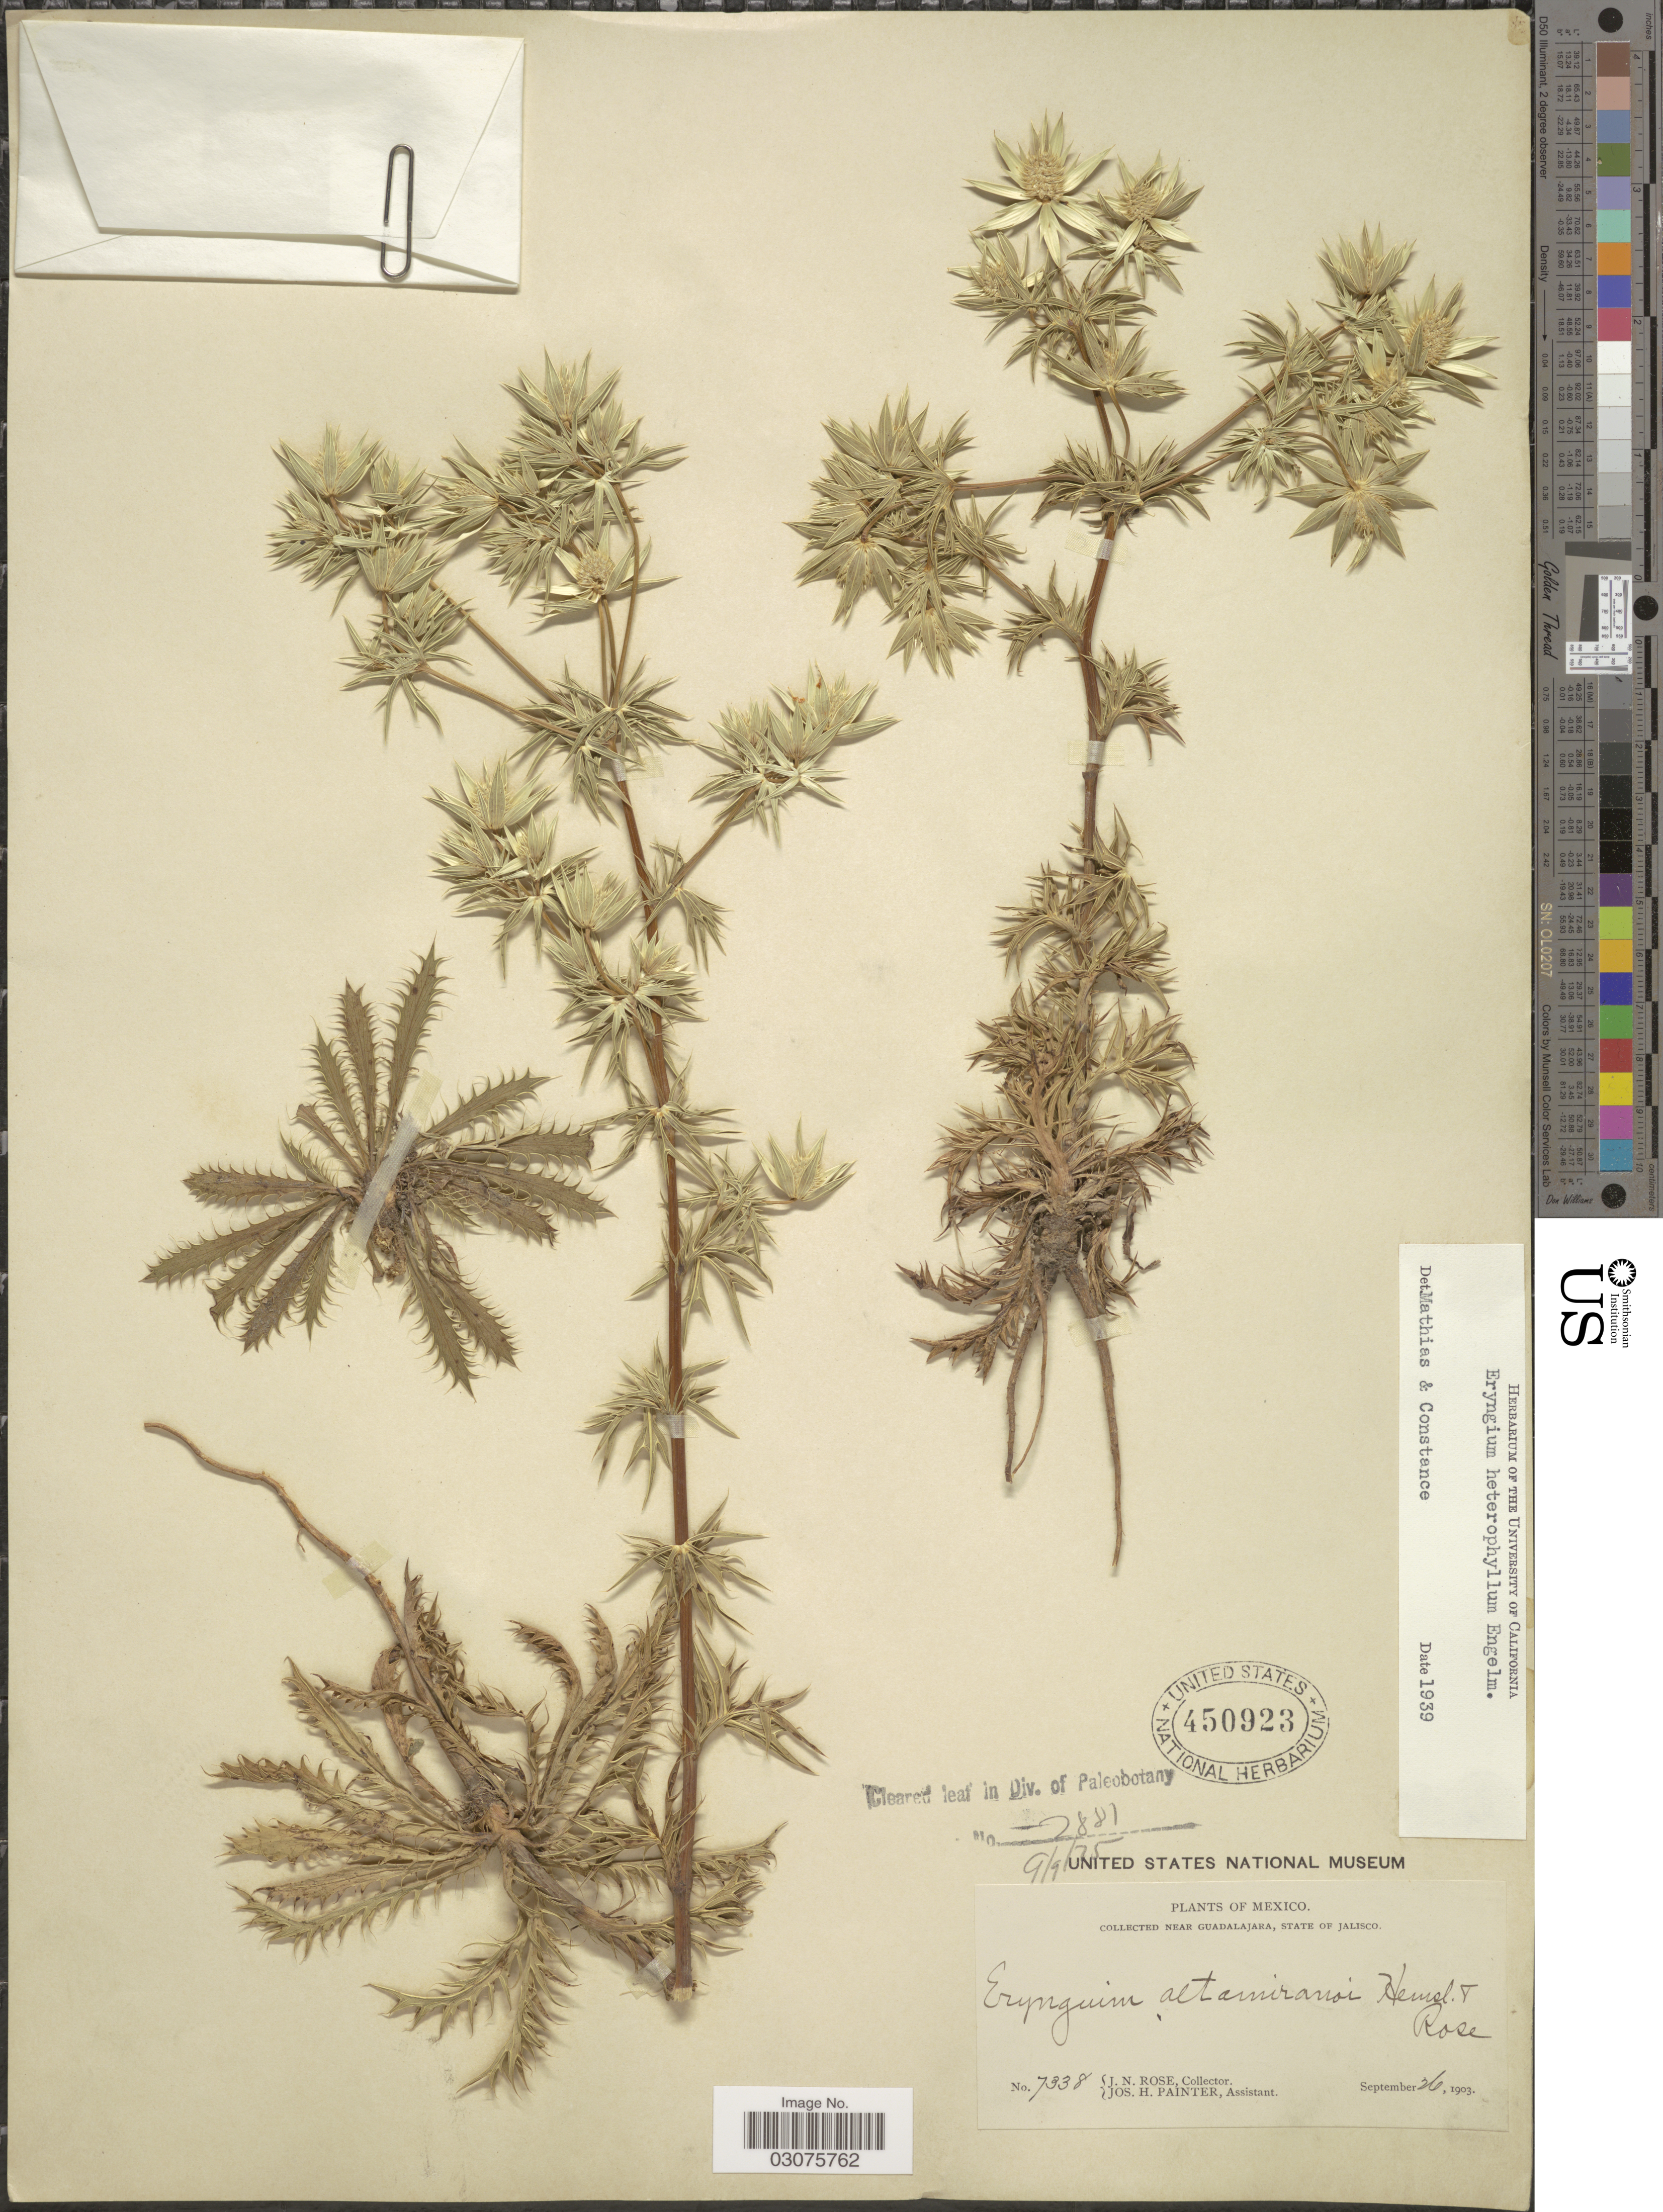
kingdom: Plantae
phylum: Tracheophyta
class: Magnoliopsida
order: Apiales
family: Apiaceae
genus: Eryngium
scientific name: Eryngium heterophyllum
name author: Engelm.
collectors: J. N. Rose & J. H. Painter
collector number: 7338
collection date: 1903-09-26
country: Mexico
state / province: Jalisco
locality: Near Guadalajara.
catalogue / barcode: US 450923